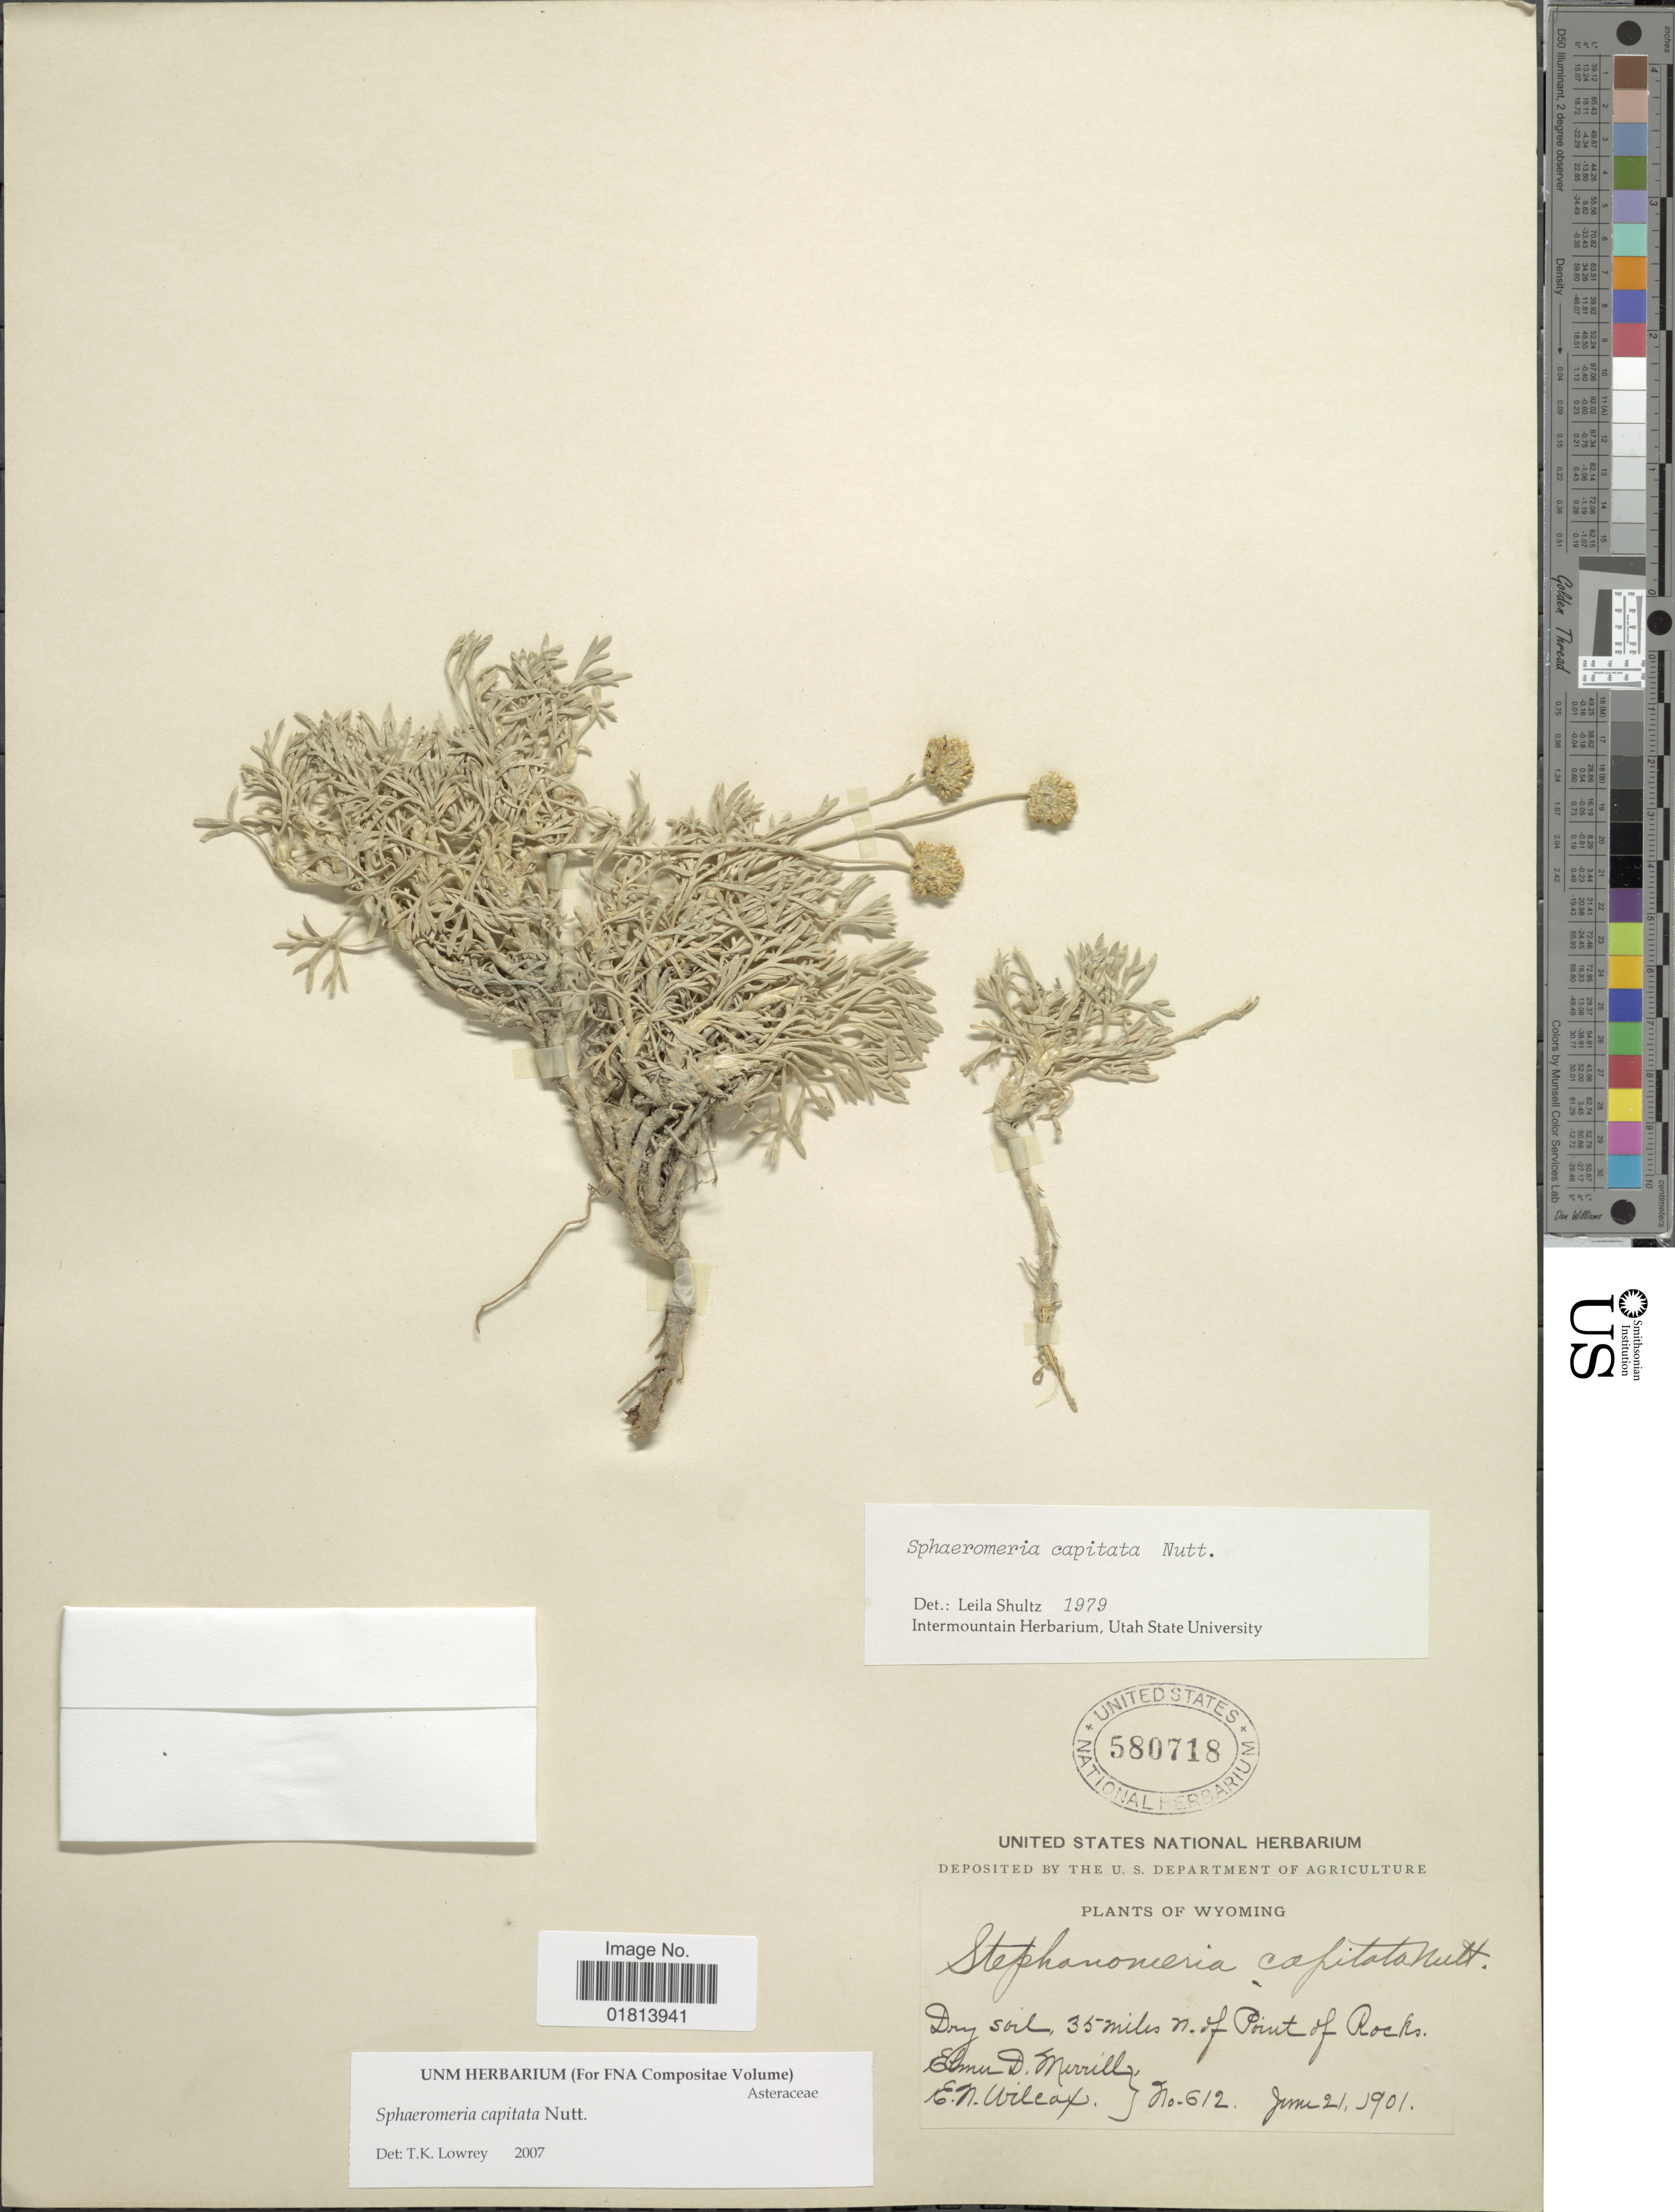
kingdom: Plantae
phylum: Tracheophyta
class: Magnoliopsida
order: Asterales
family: Asteraceae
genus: Sphaeromeria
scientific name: Sphaeromeria capitata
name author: Nutt.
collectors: E. D. Merrill & E. Wilcox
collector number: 612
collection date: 1901-06-21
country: United States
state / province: Wyoming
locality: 35 miles n. of Point of Rocks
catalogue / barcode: US 580718